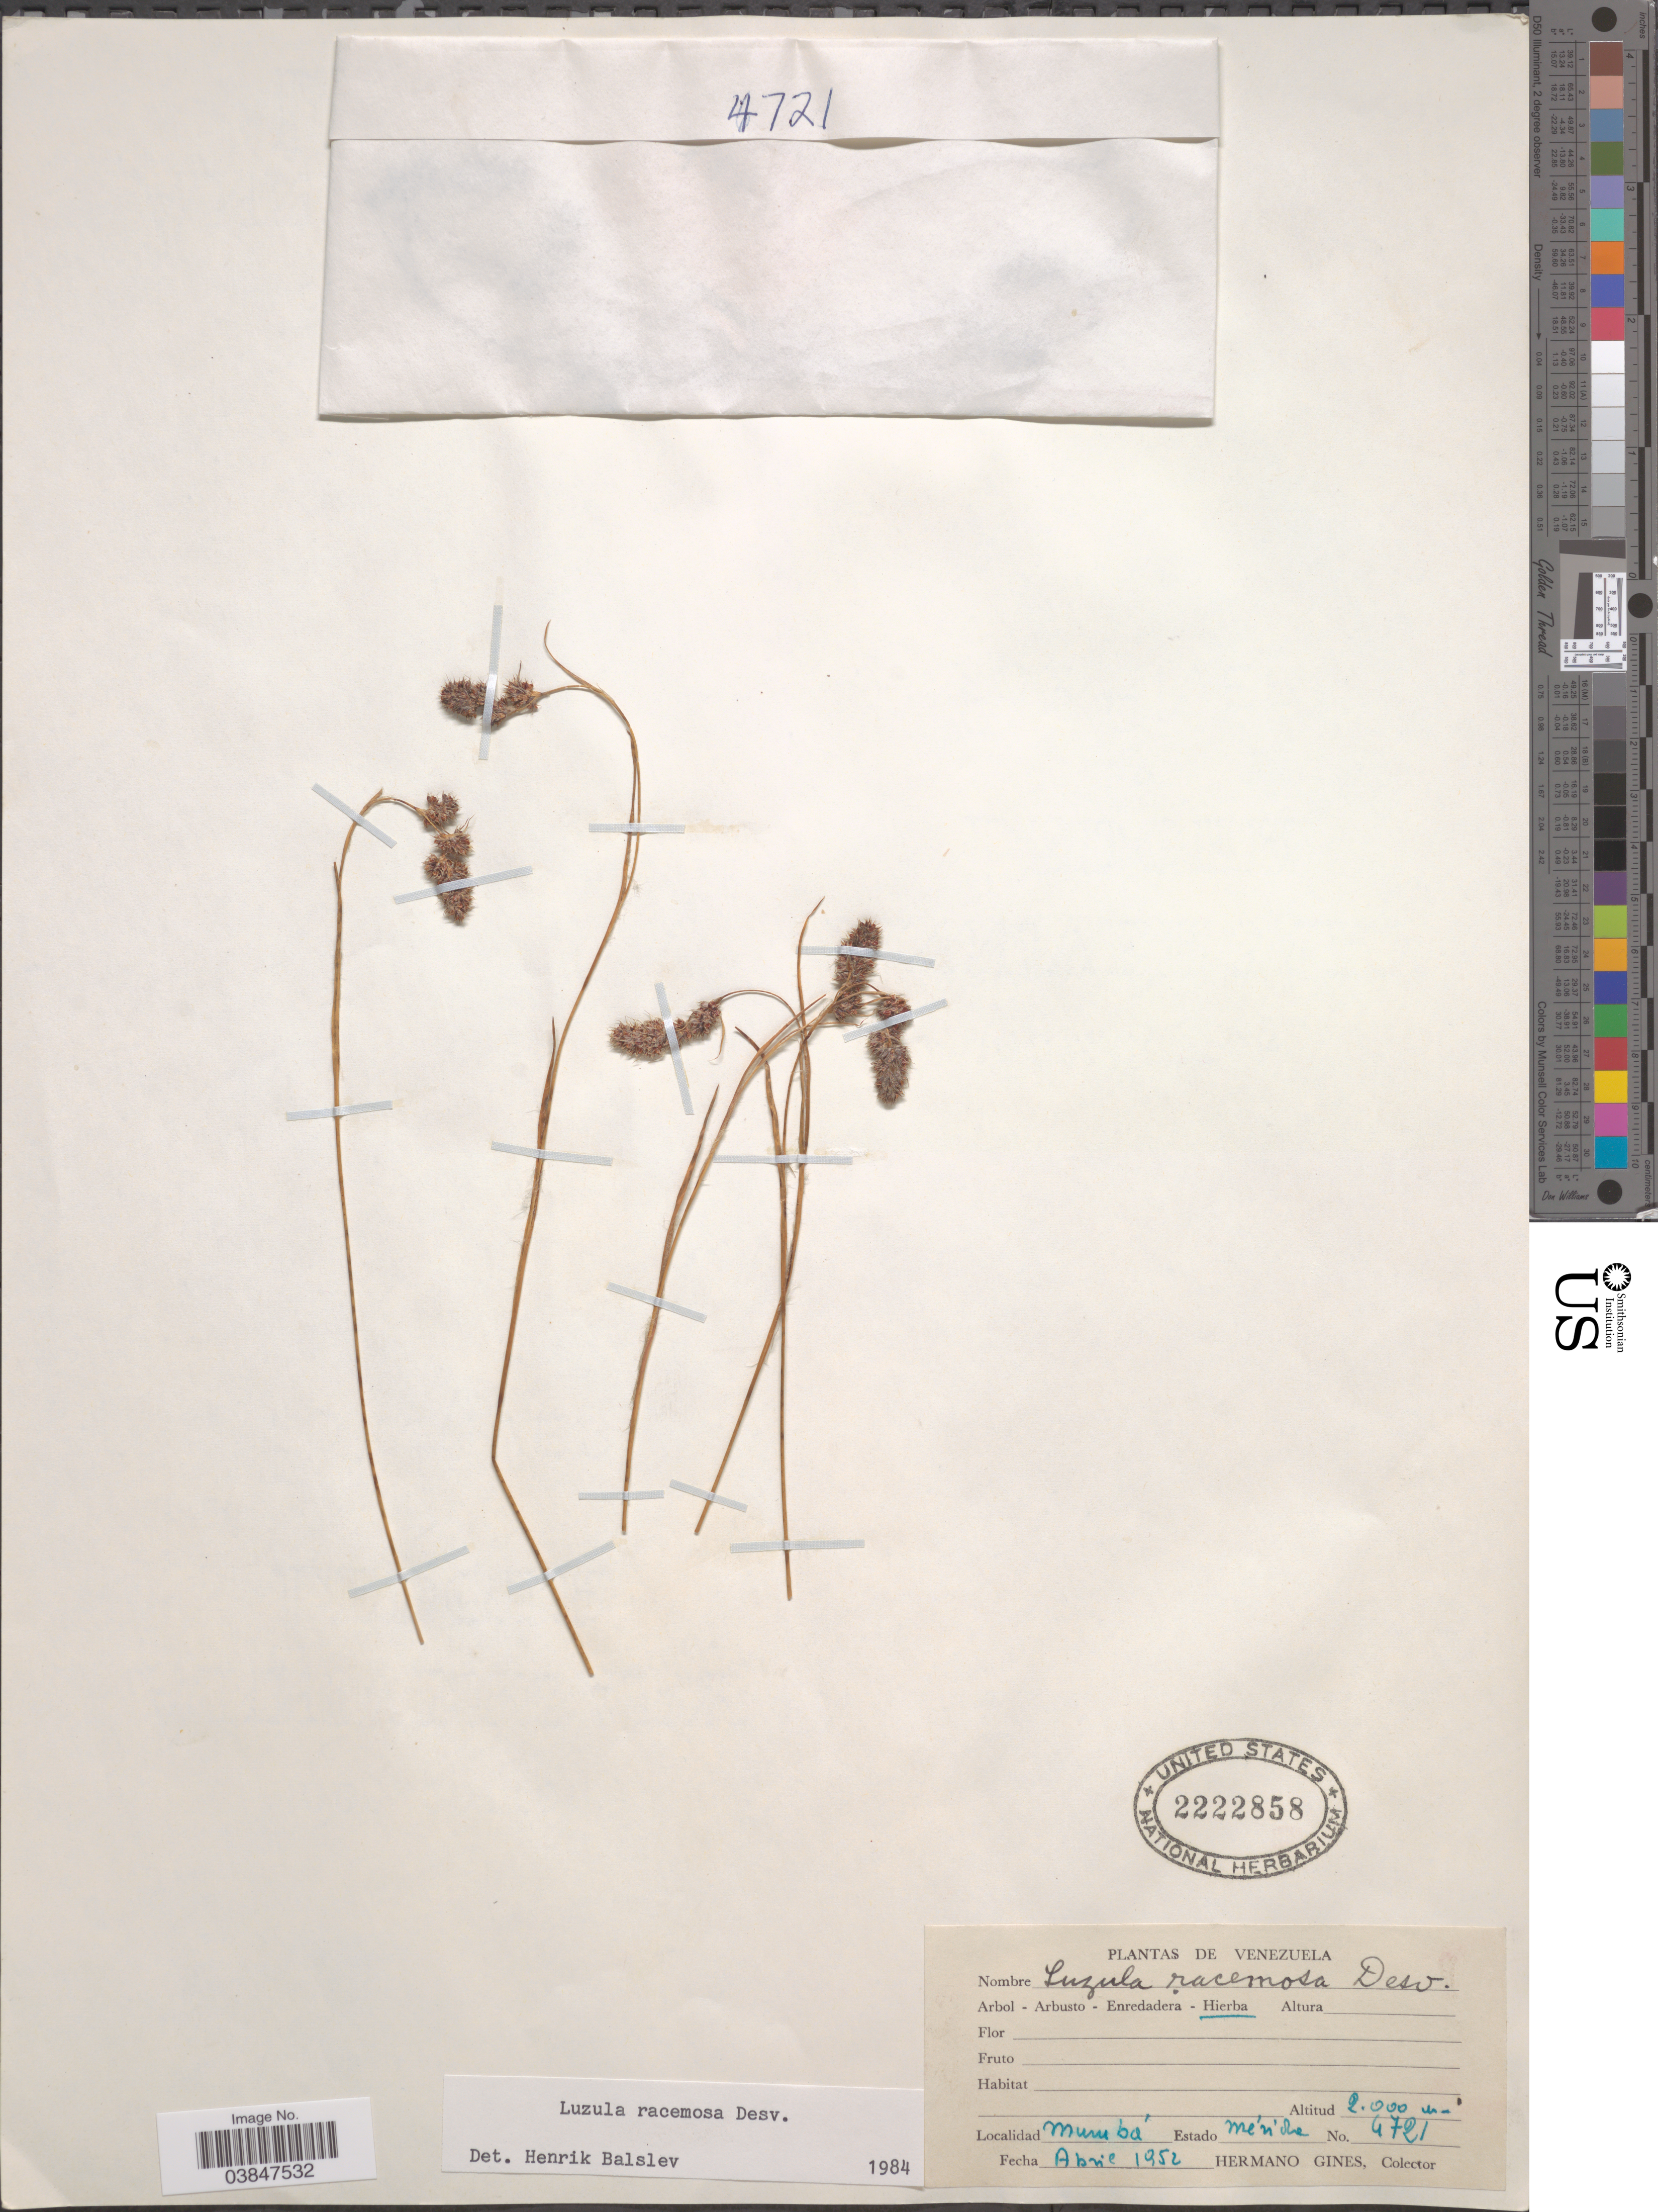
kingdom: Plantae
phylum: Tracheophyta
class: Liliopsida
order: Poales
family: Juncaceae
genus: Luzula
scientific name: Luzula racemosa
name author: Desv.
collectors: Bro. Gines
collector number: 4721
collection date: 1952-04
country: Venezuela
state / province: Merida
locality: Murubá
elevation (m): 2000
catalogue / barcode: US 2222858